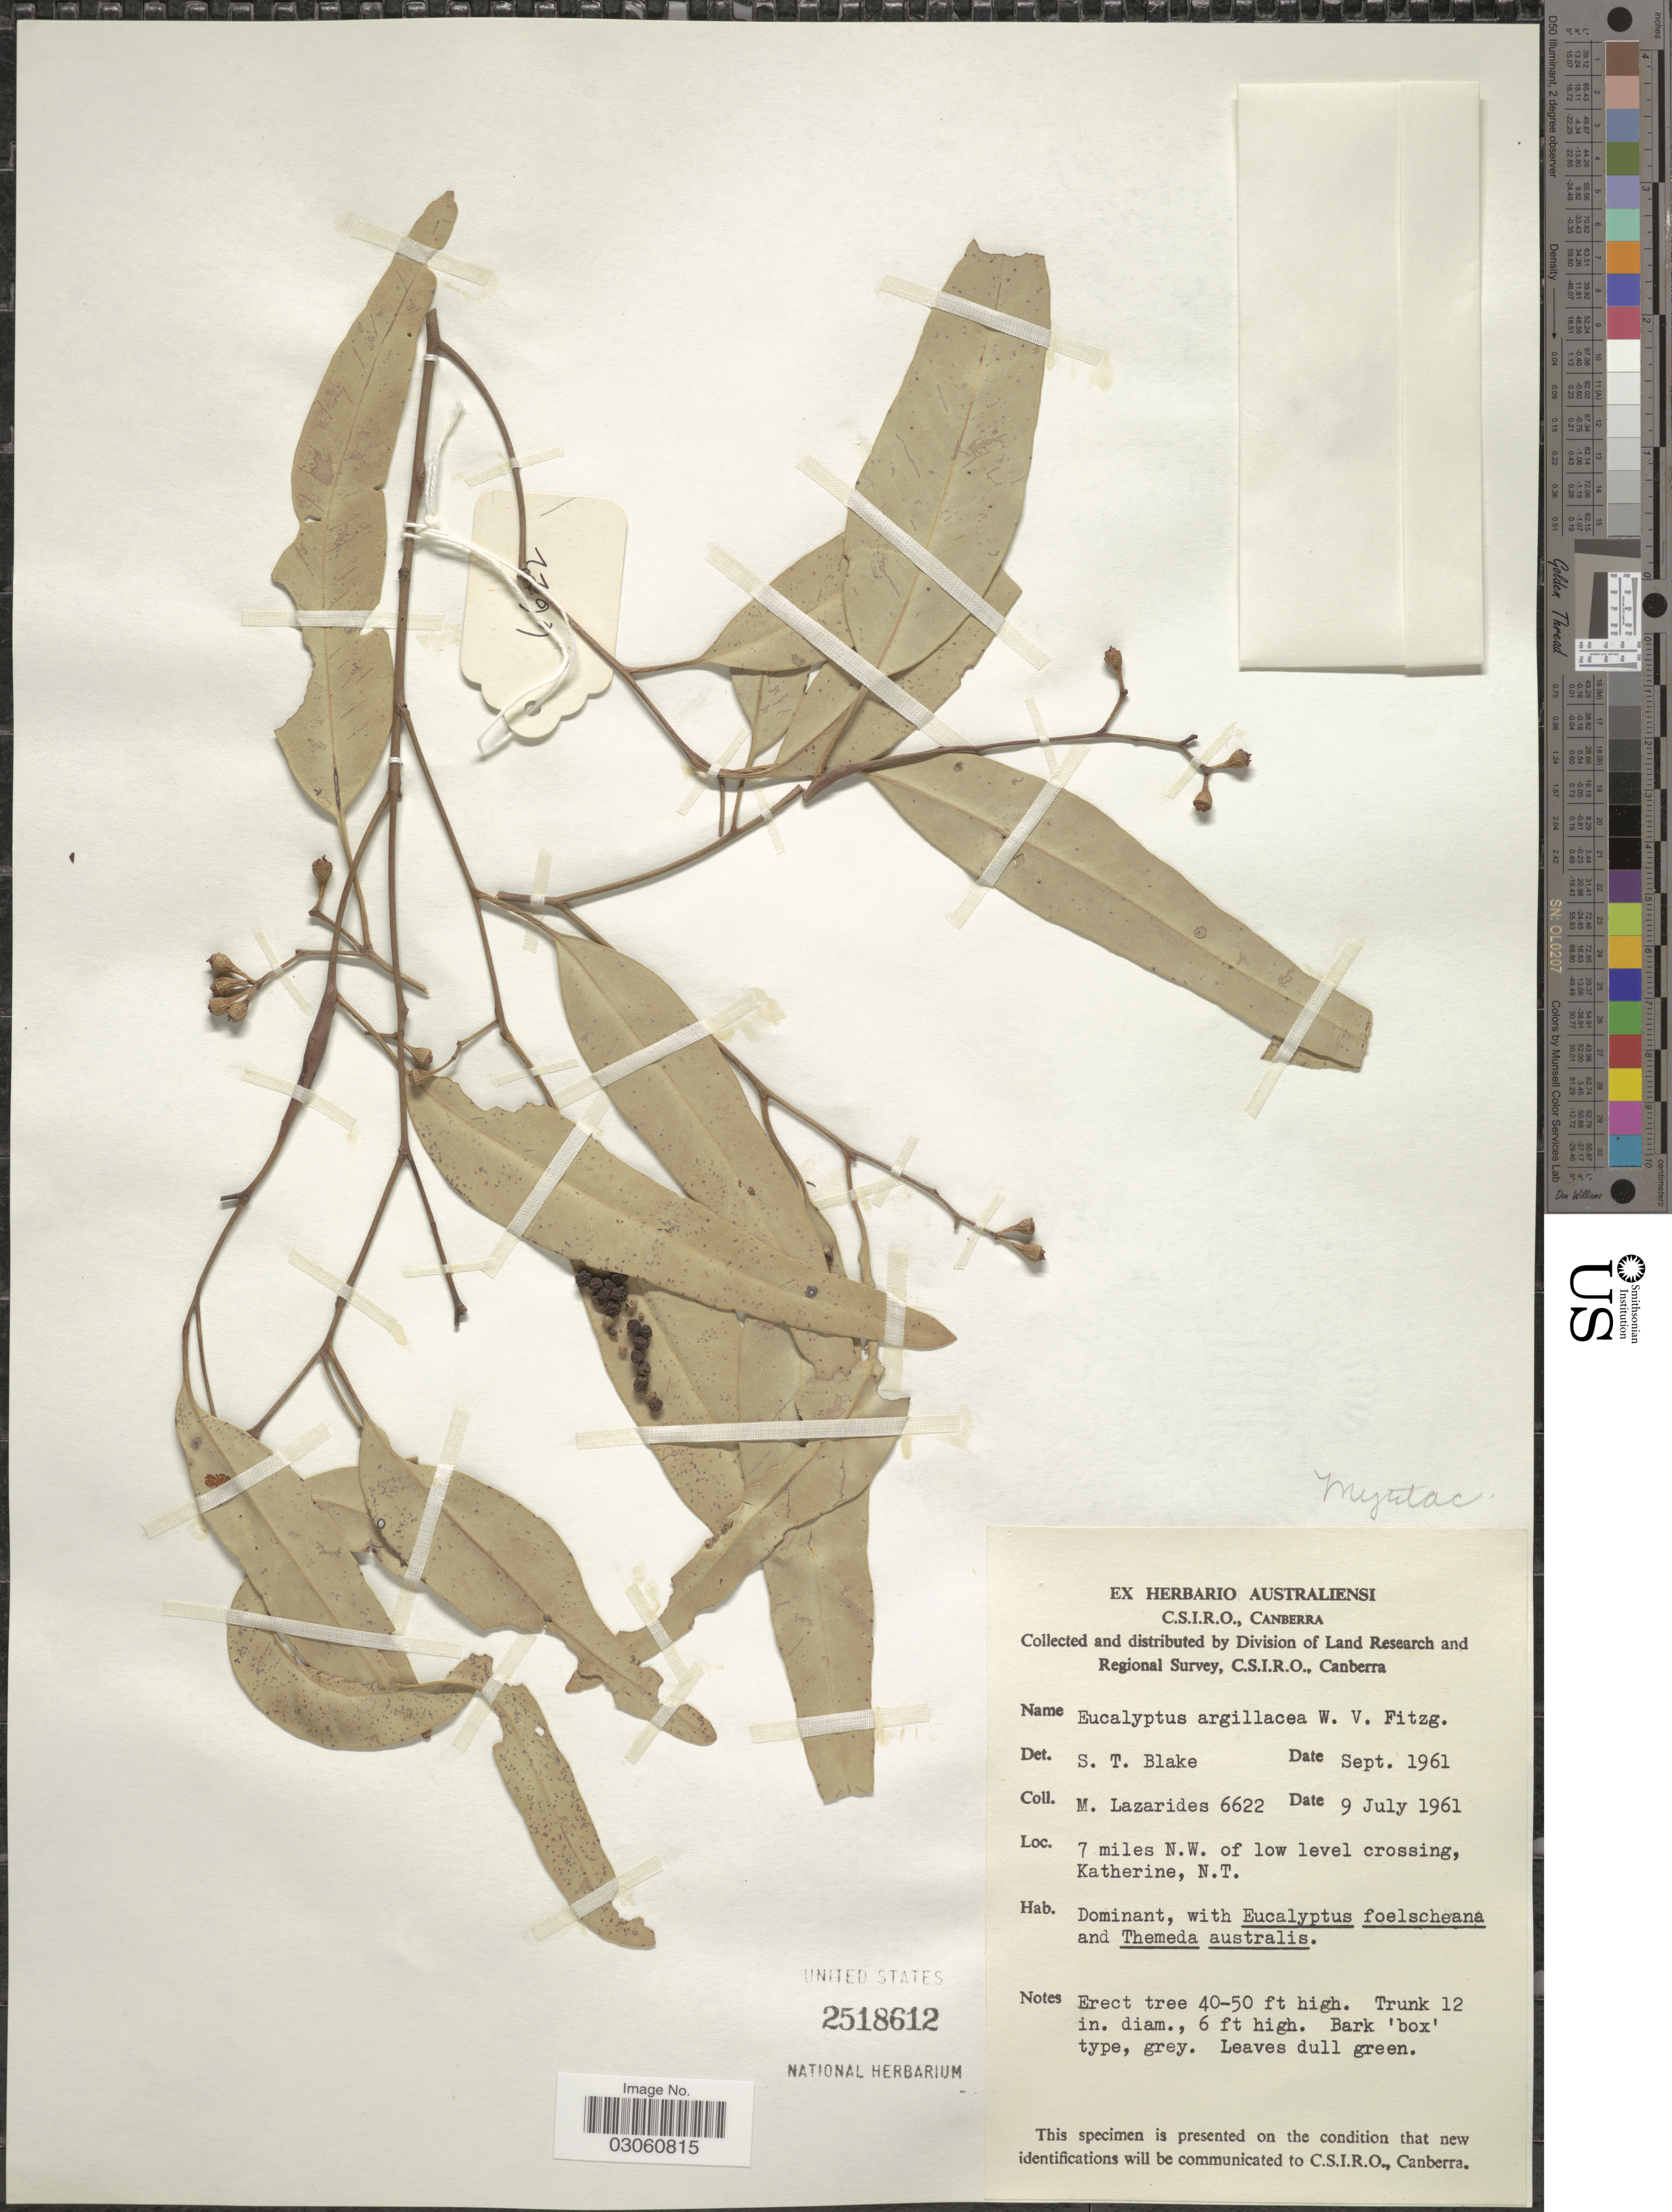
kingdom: Plantae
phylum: Tracheophyta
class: Magnoliopsida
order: Myrtales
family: Myrtaceae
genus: Eucalyptus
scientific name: Eucalyptus argillacea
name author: W. Fitzg. ex Maiden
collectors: M. Lazarides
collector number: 6622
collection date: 1961-07-09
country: Australia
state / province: Northern Territory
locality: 7 miles N.W. of low level crossing, Katherine, N.T.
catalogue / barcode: US 2518612